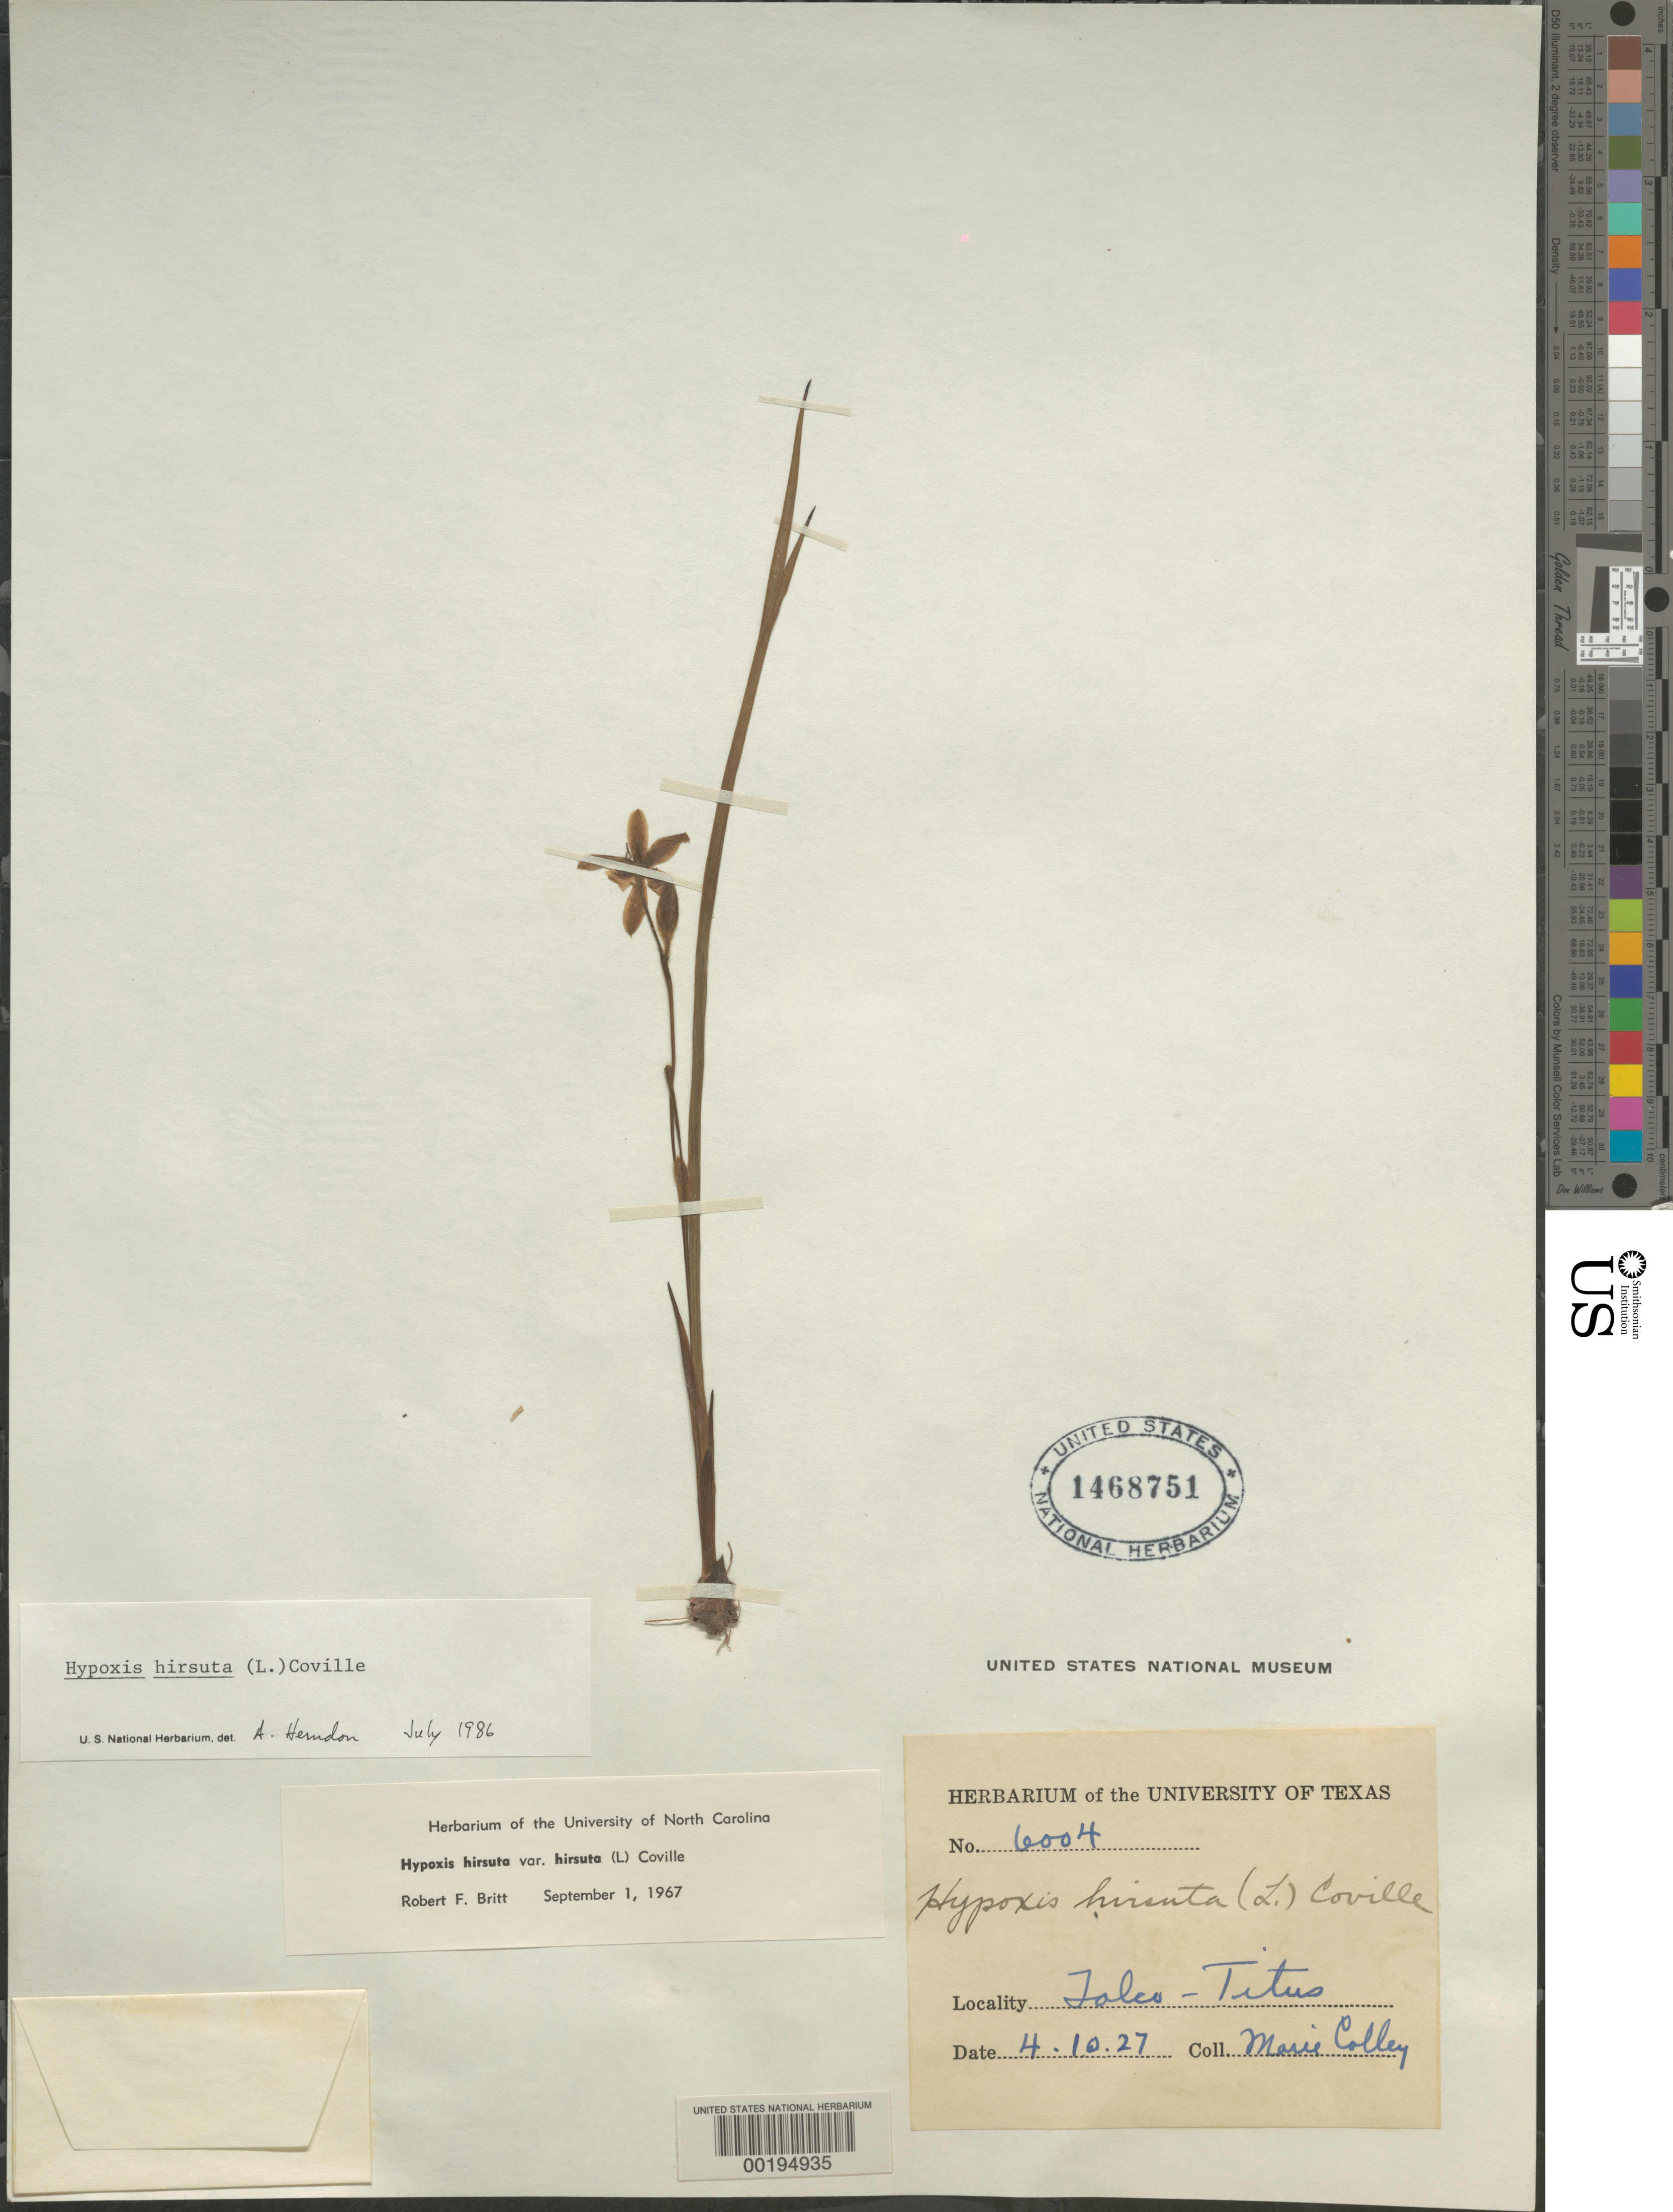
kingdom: Plantae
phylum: Tracheophyta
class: Liliopsida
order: Asparagales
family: Hypoxidaceae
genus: Hypoxis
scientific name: Hypoxis hirsuta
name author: (L.) Coville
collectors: M. Colley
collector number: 6004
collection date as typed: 10 Apr 1927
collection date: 1927-04-10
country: United States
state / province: Texas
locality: Falco-titus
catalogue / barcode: US 1468751